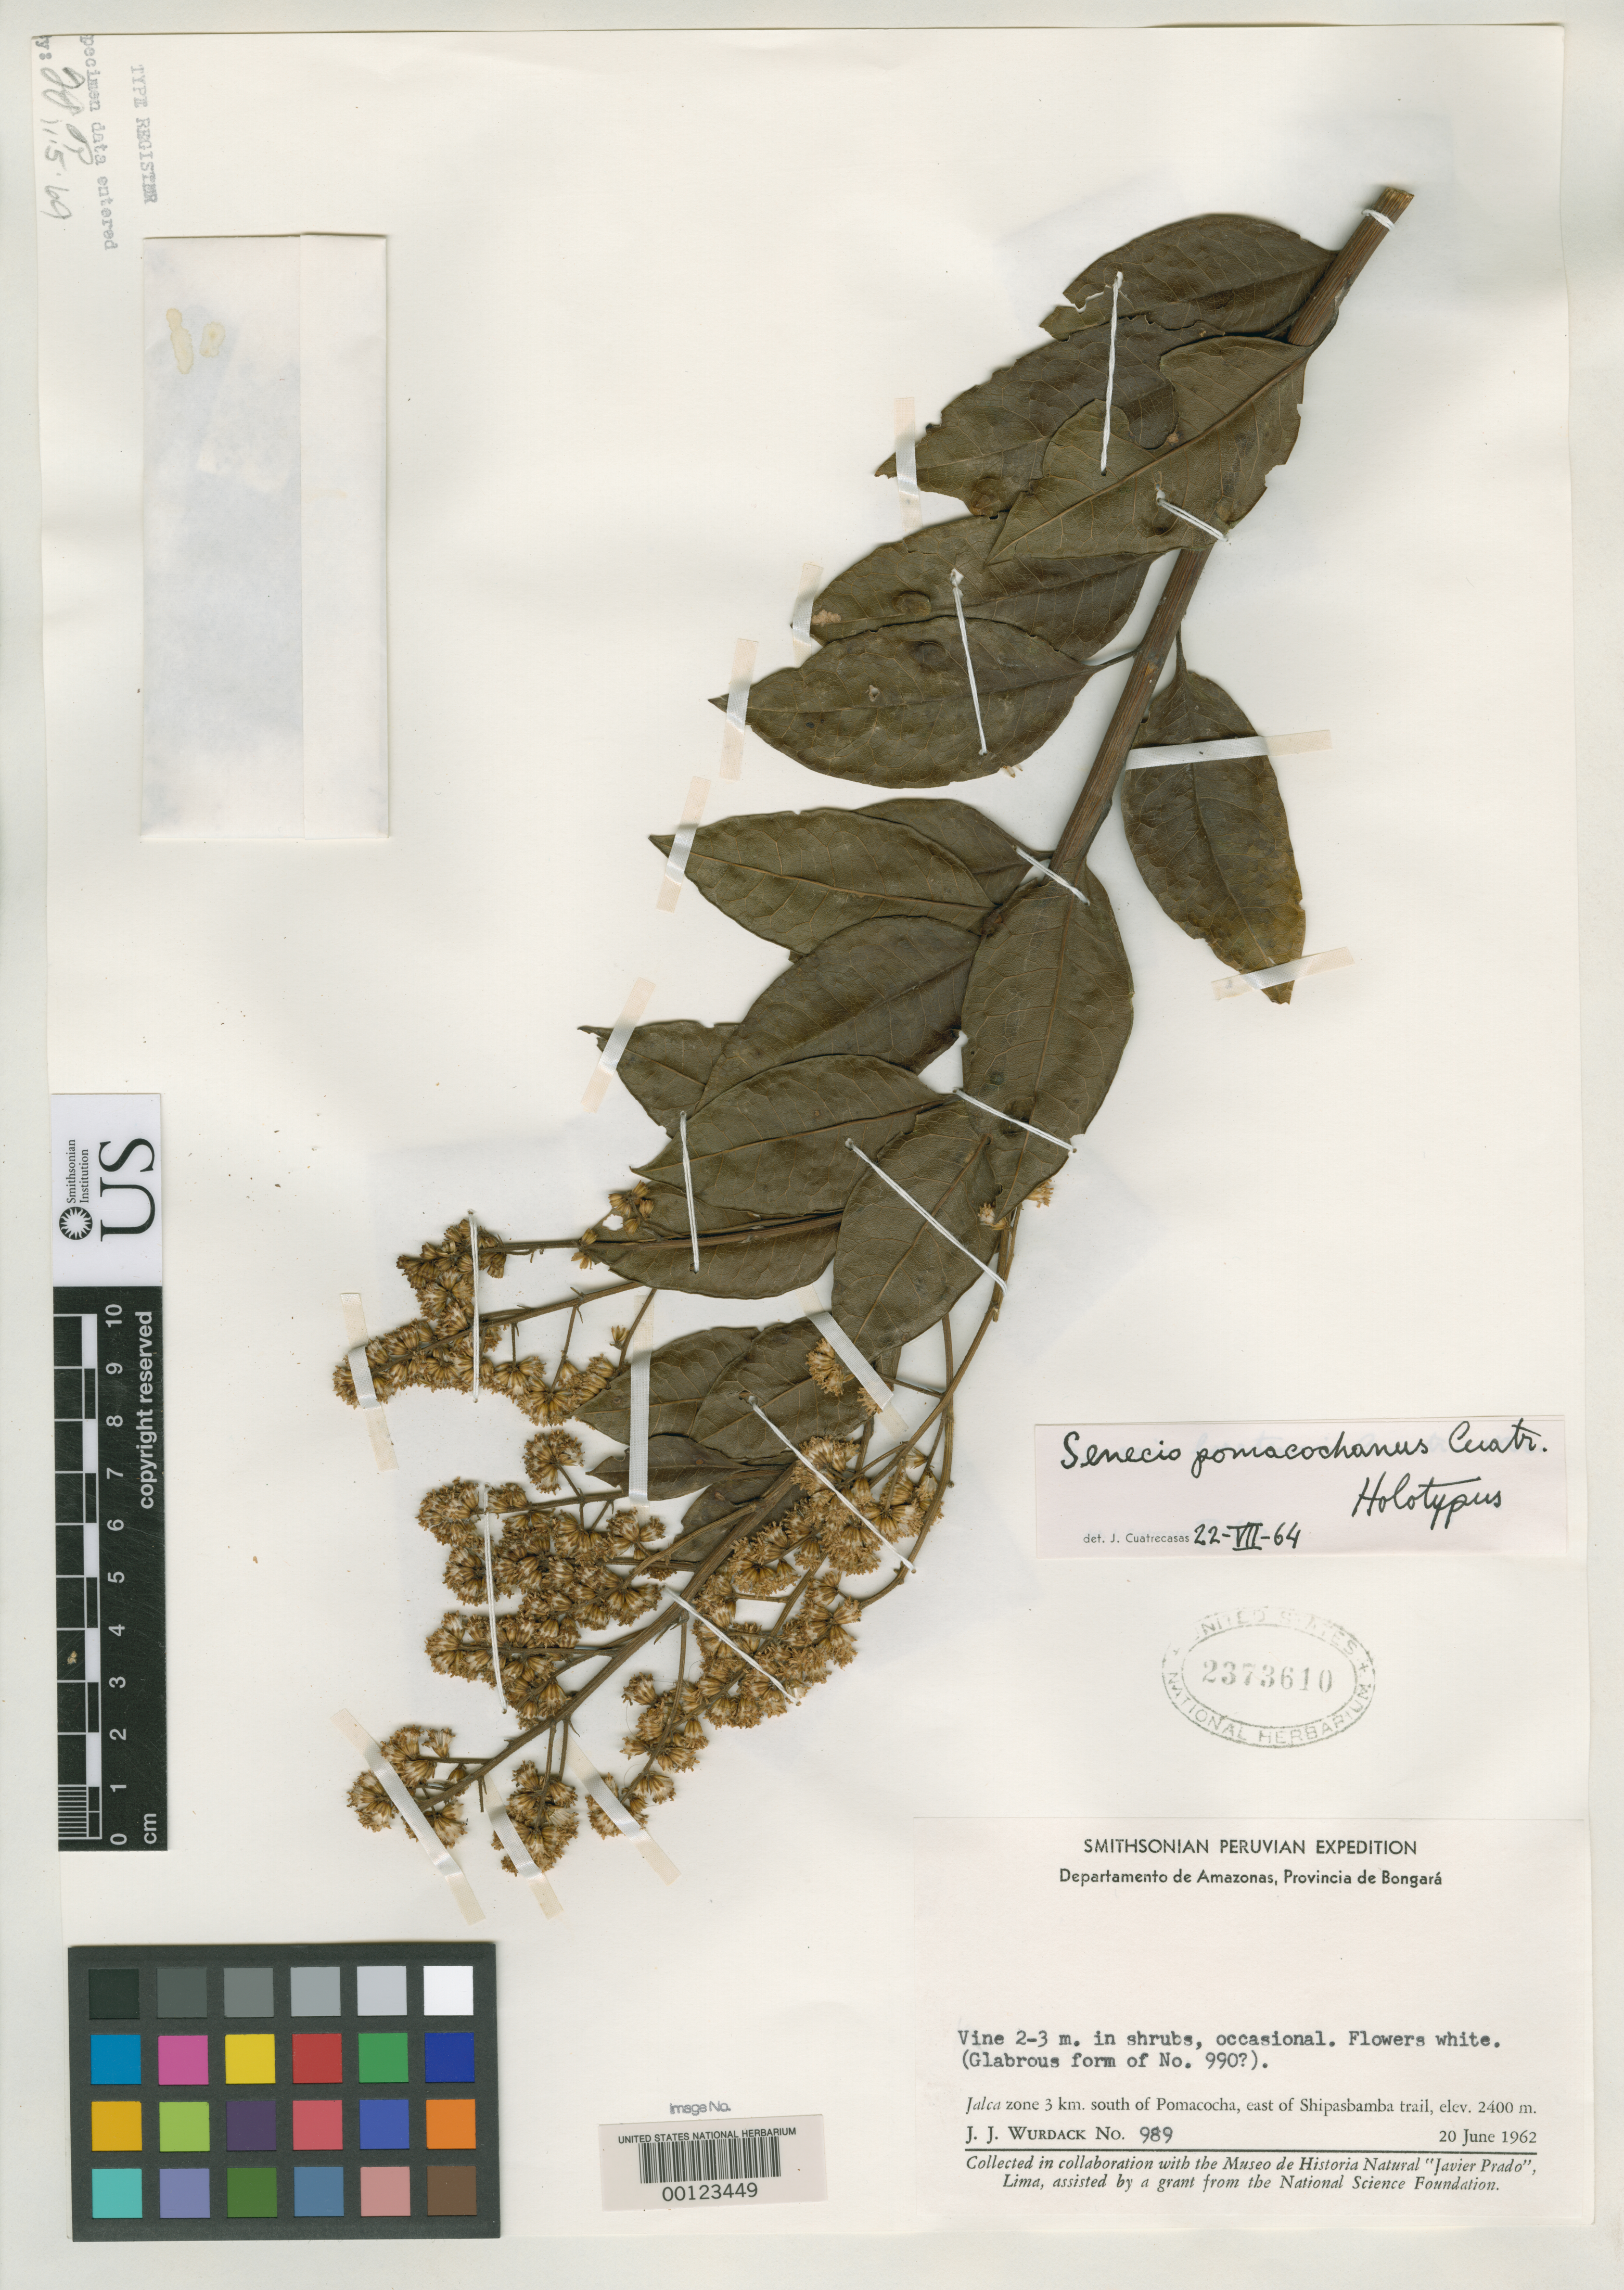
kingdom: Plantae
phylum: Tracheophyta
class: Magnoliopsida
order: Asterales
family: Asteraceae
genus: Senecio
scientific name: Senecio pomacochanus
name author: Cuatrec.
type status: Holotype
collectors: J. J. Wurdack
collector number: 989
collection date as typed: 20 Jun 1962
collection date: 1962-06-20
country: Peru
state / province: Amazonas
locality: Pomacocha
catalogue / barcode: US 2373610